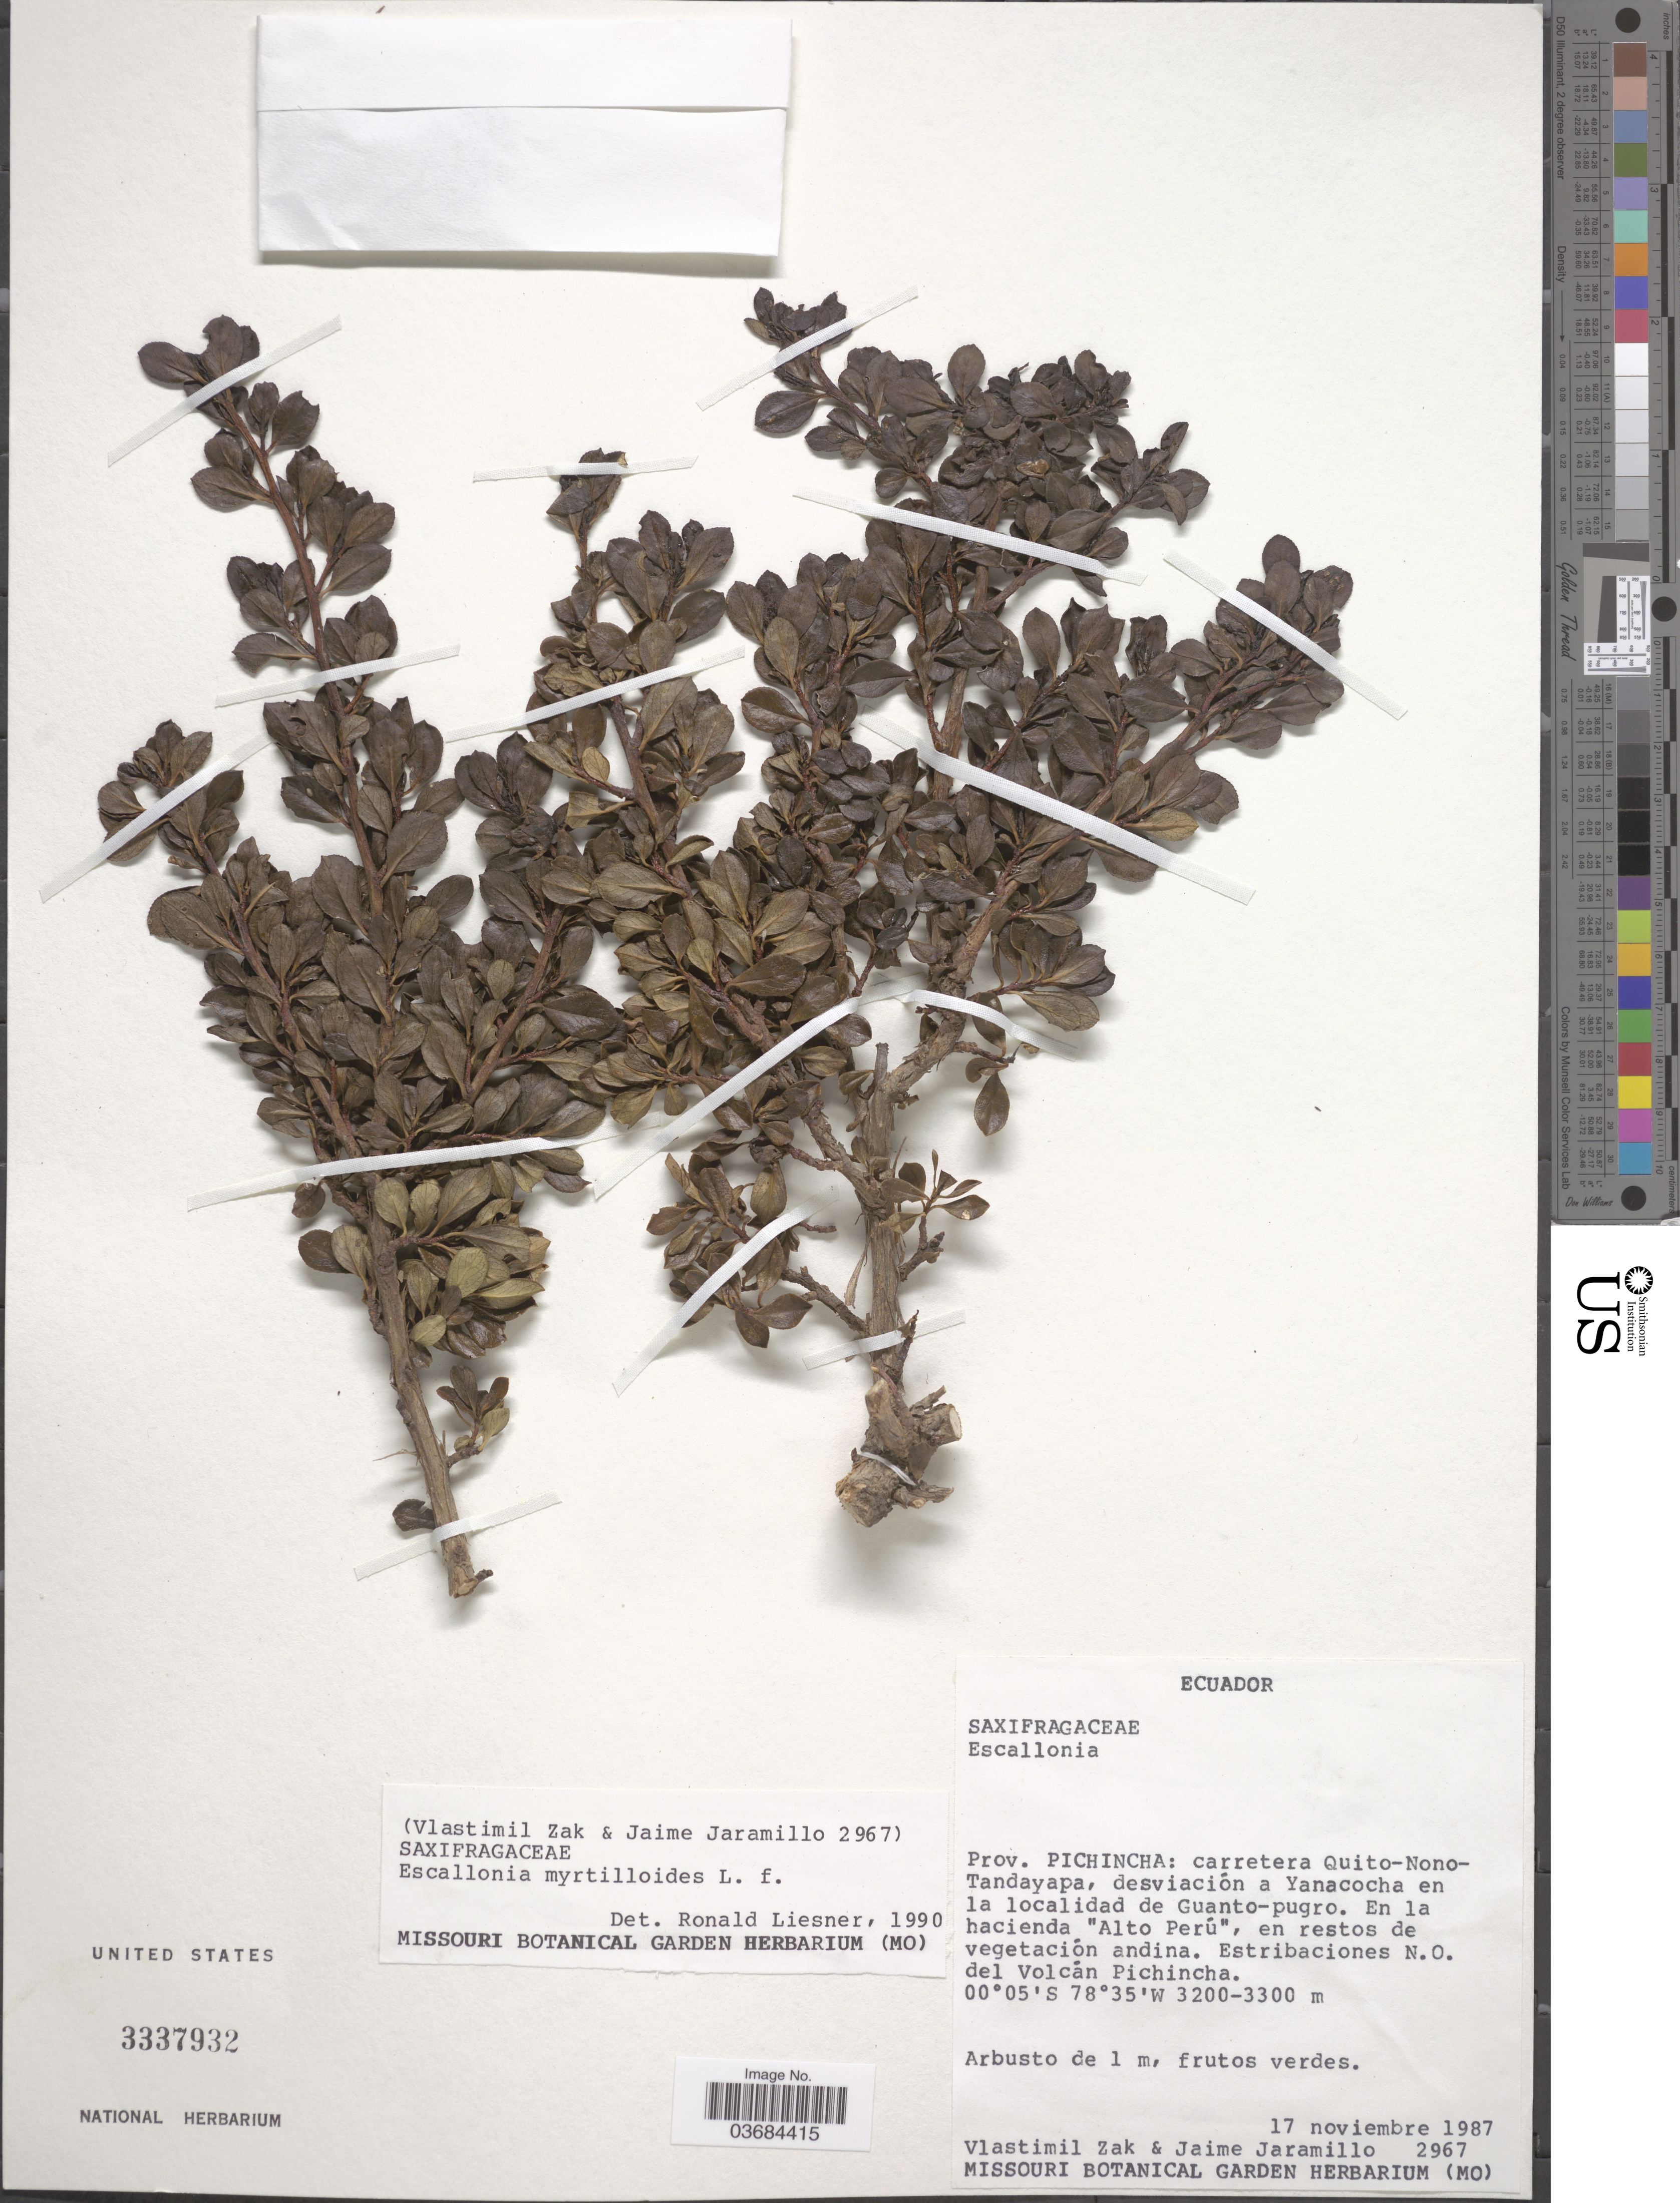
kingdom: Plantae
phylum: Tracheophyta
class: Magnoliopsida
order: Escalloniales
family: Escalloniaceae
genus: Escallonia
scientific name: Escallonia myrtilloides var. myrtilloides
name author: L. f.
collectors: V. Zak & J. Jaramillo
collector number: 2967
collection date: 1987-11-17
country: Ecuador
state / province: Pichincha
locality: Carretera Quito-Nono-Tandayapa, desviación a Yanacocha en la localidad de Guanto-pugro. En la hacienda "Alto Perú", en restos de vegetación andina. Estribaciones N.O. del Volcán Pichincha.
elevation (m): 3200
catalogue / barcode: US 3337932